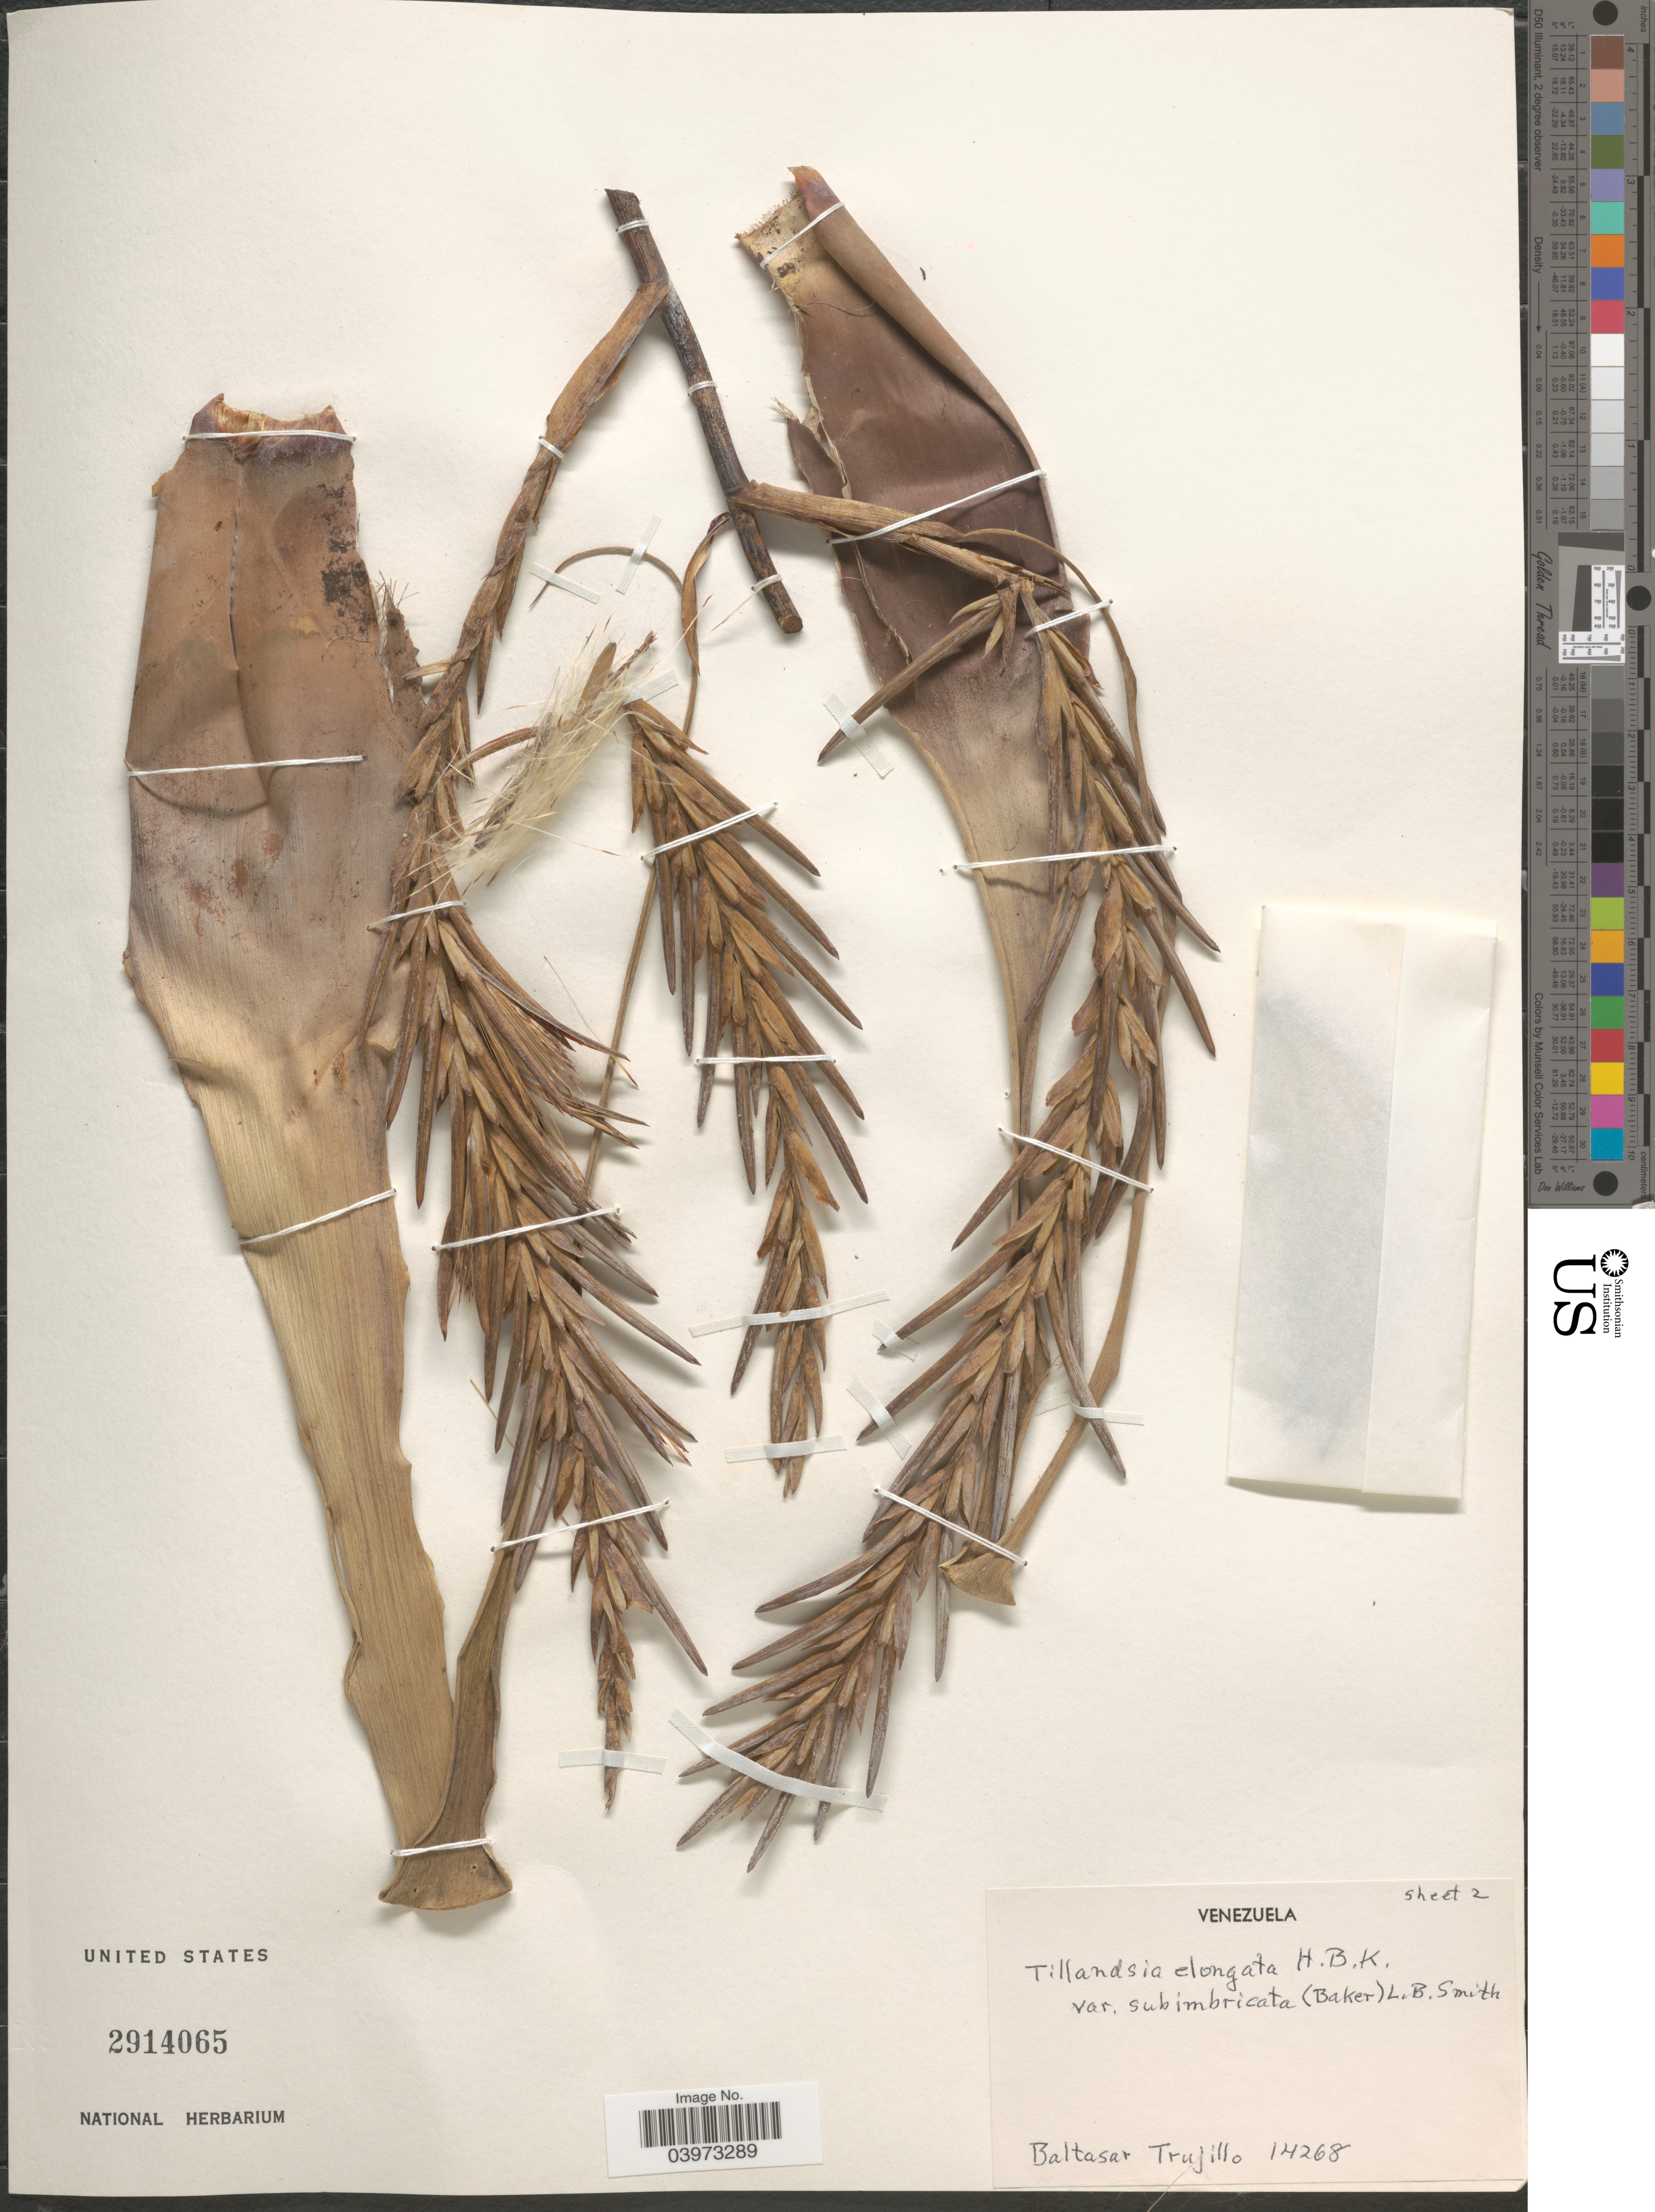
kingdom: Plantae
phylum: Tracheophyta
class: Liliopsida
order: Poales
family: Bromeliaceae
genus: Tillandsia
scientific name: Tillandsia elongata var. subimbricata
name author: (Baker) L.B. Sm.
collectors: B. Trujillo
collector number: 14268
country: Venezuela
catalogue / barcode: US 2914065